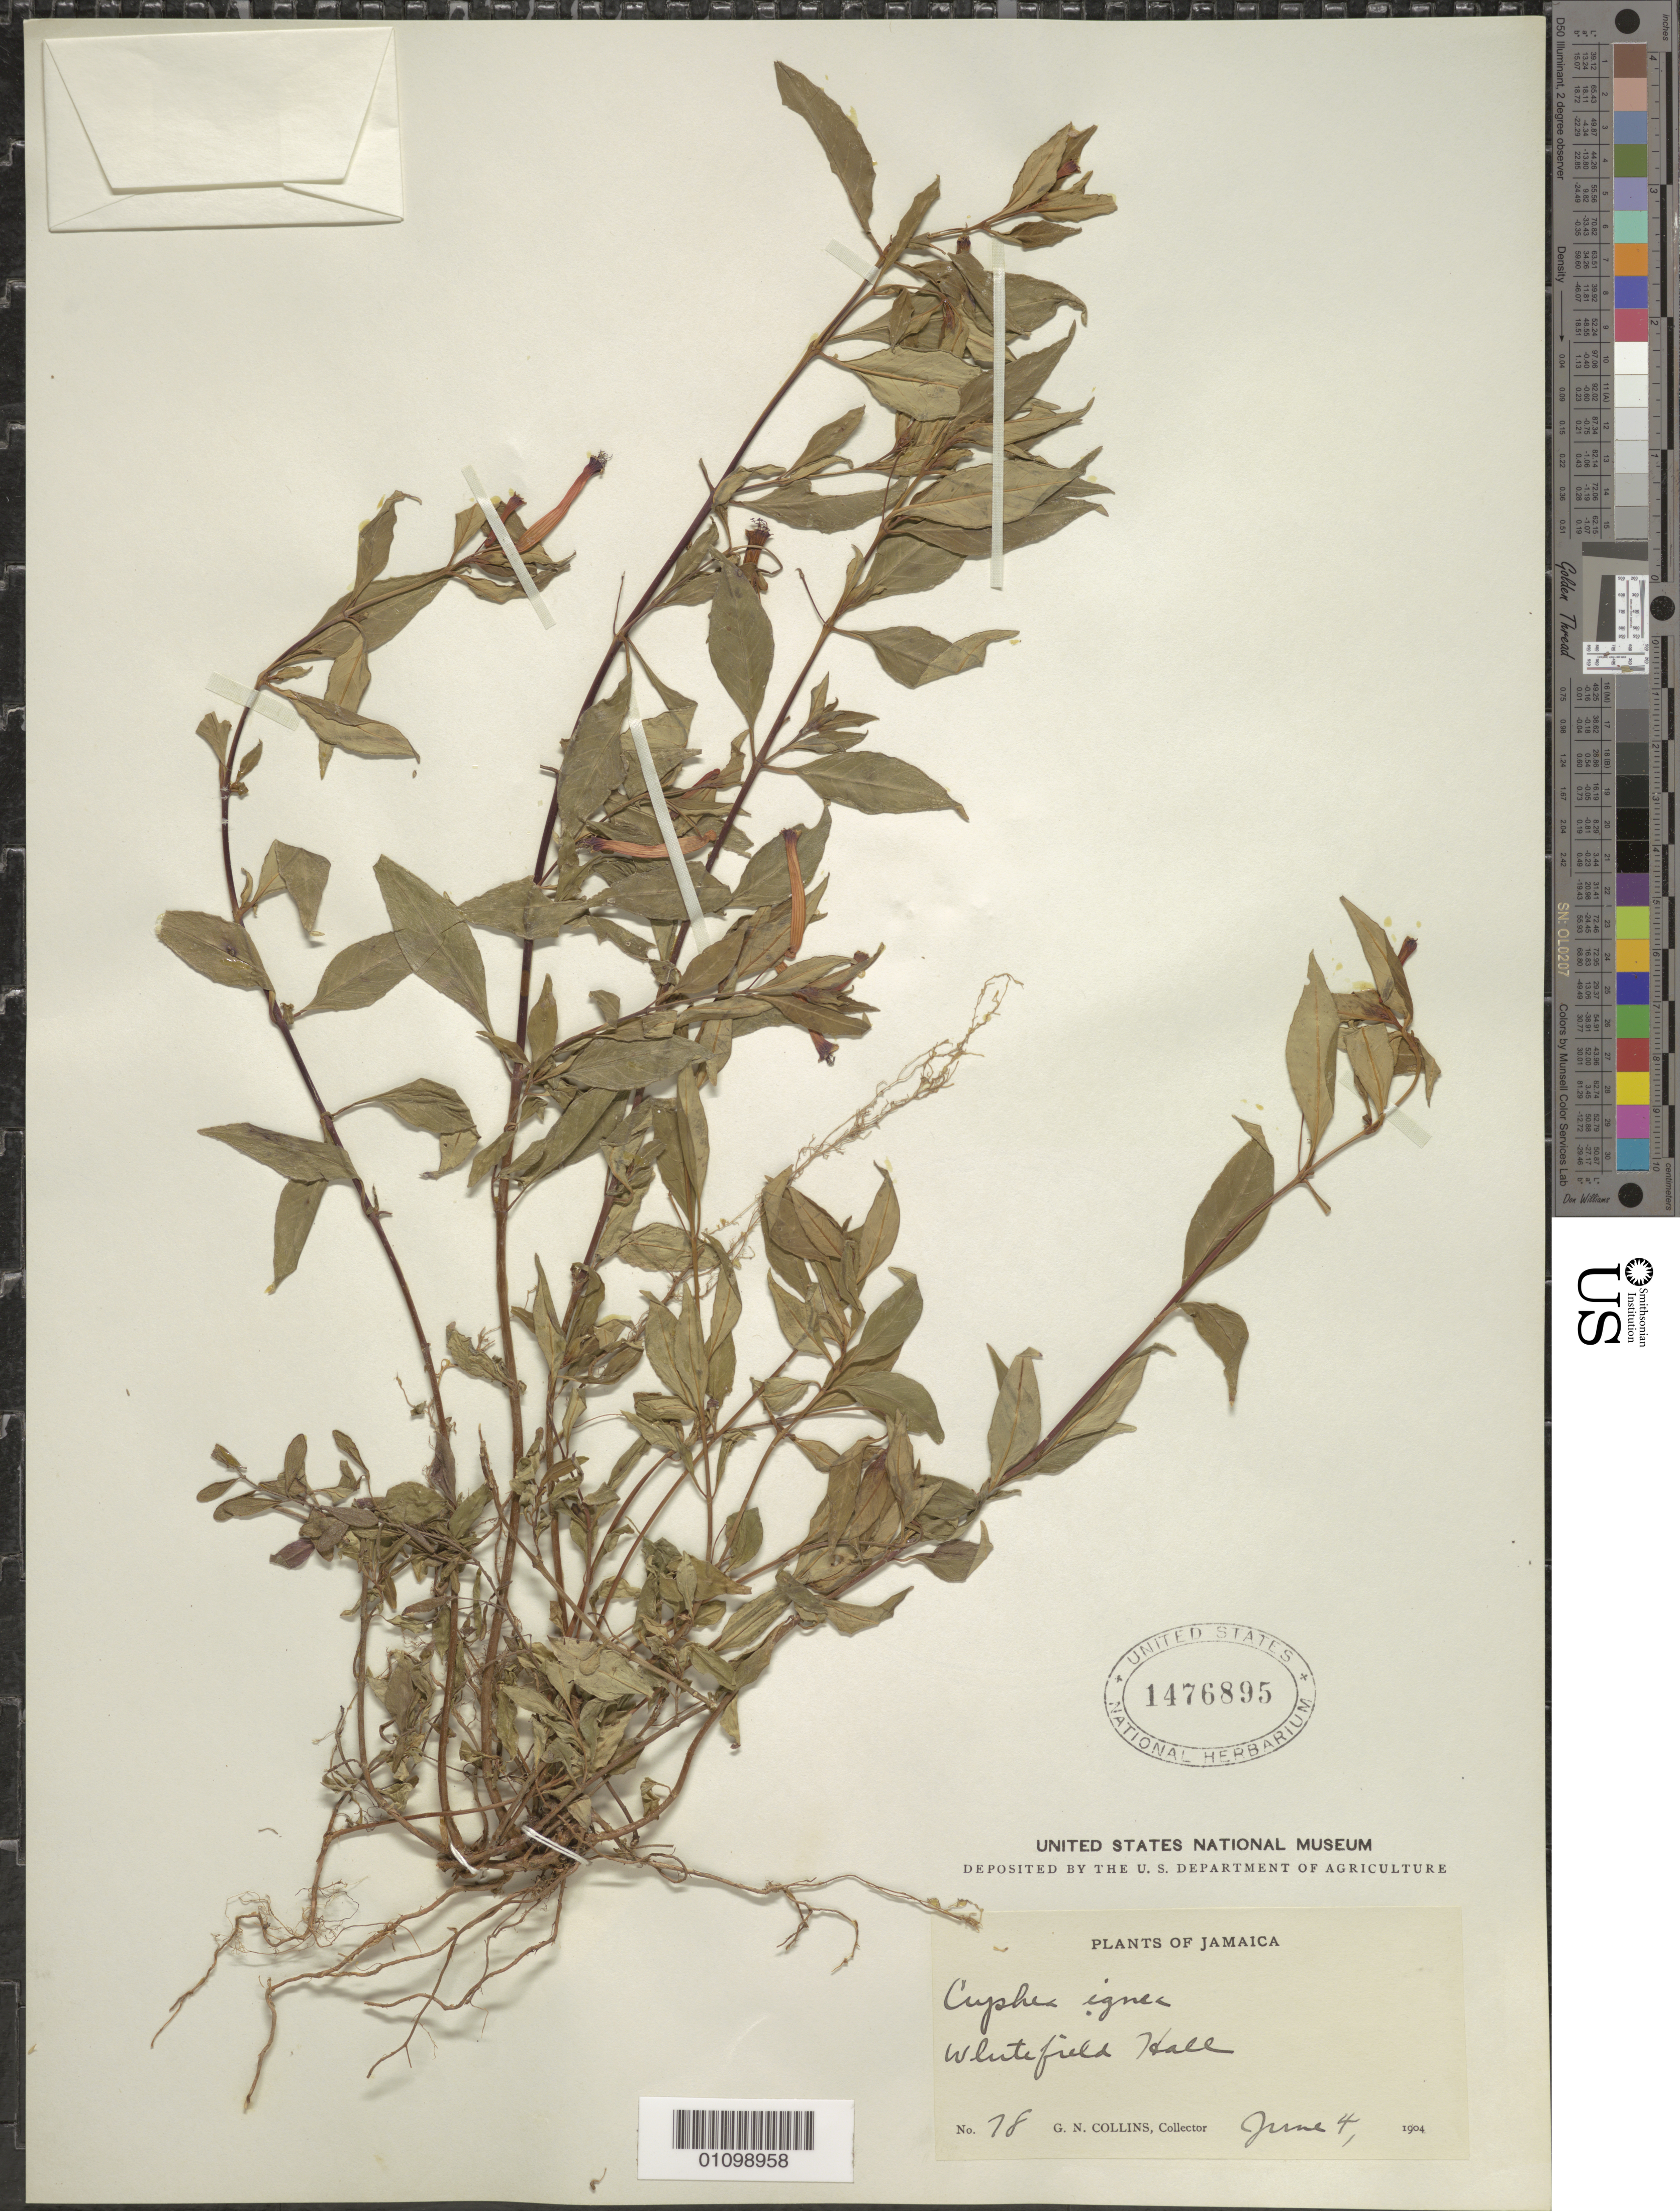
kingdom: Plantae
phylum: Tracheophyta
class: Magnoliopsida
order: Myrtales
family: Lythraceae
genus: Cuphea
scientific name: Cuphea platycentra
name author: Lem.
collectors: G. Collins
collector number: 78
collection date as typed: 04 Jun 1904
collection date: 1904-06-04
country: Jamaica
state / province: Kingston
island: Jamaica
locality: Whitifield Hall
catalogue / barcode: US 1476895